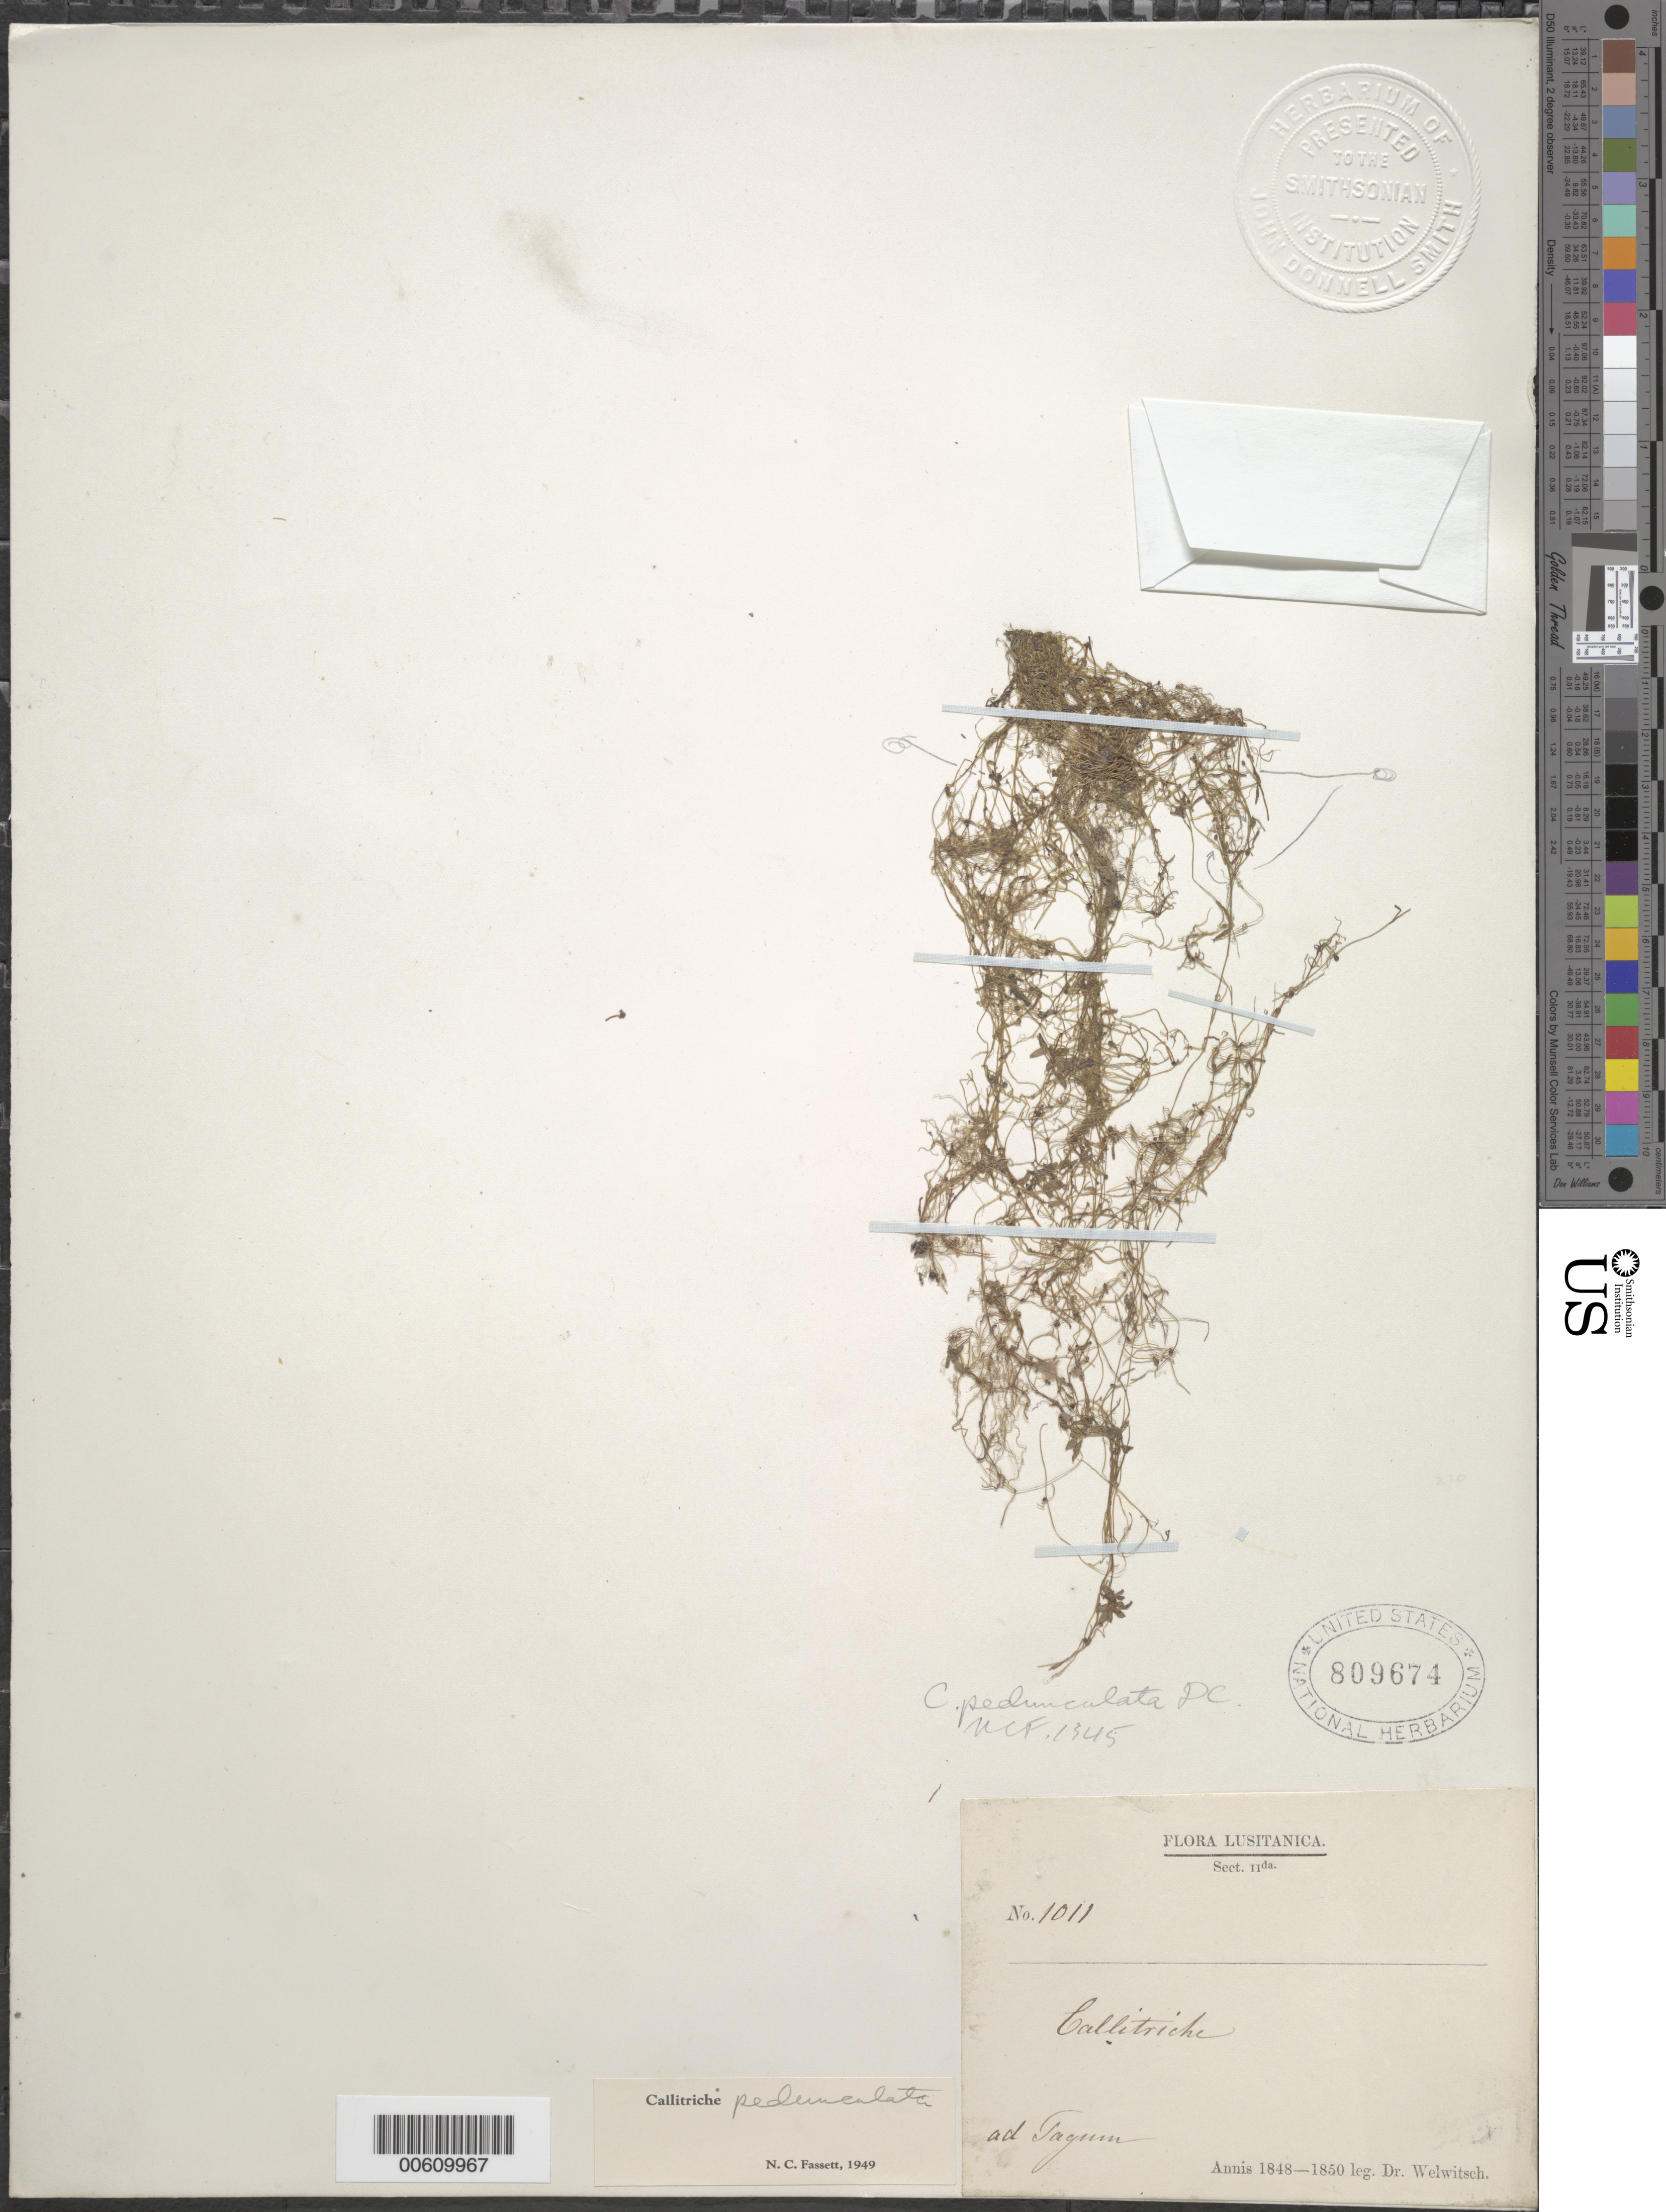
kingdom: Plantae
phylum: Tracheophyta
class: Magnoliopsida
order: Lamiales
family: Plantaginaceae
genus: Callitriche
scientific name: Callitriche pedunculata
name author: DC.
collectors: F. M. Welwitsch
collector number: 1011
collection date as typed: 1848 to -- --- 1850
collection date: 1848/1850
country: Portugal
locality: Tagum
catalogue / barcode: US 809674